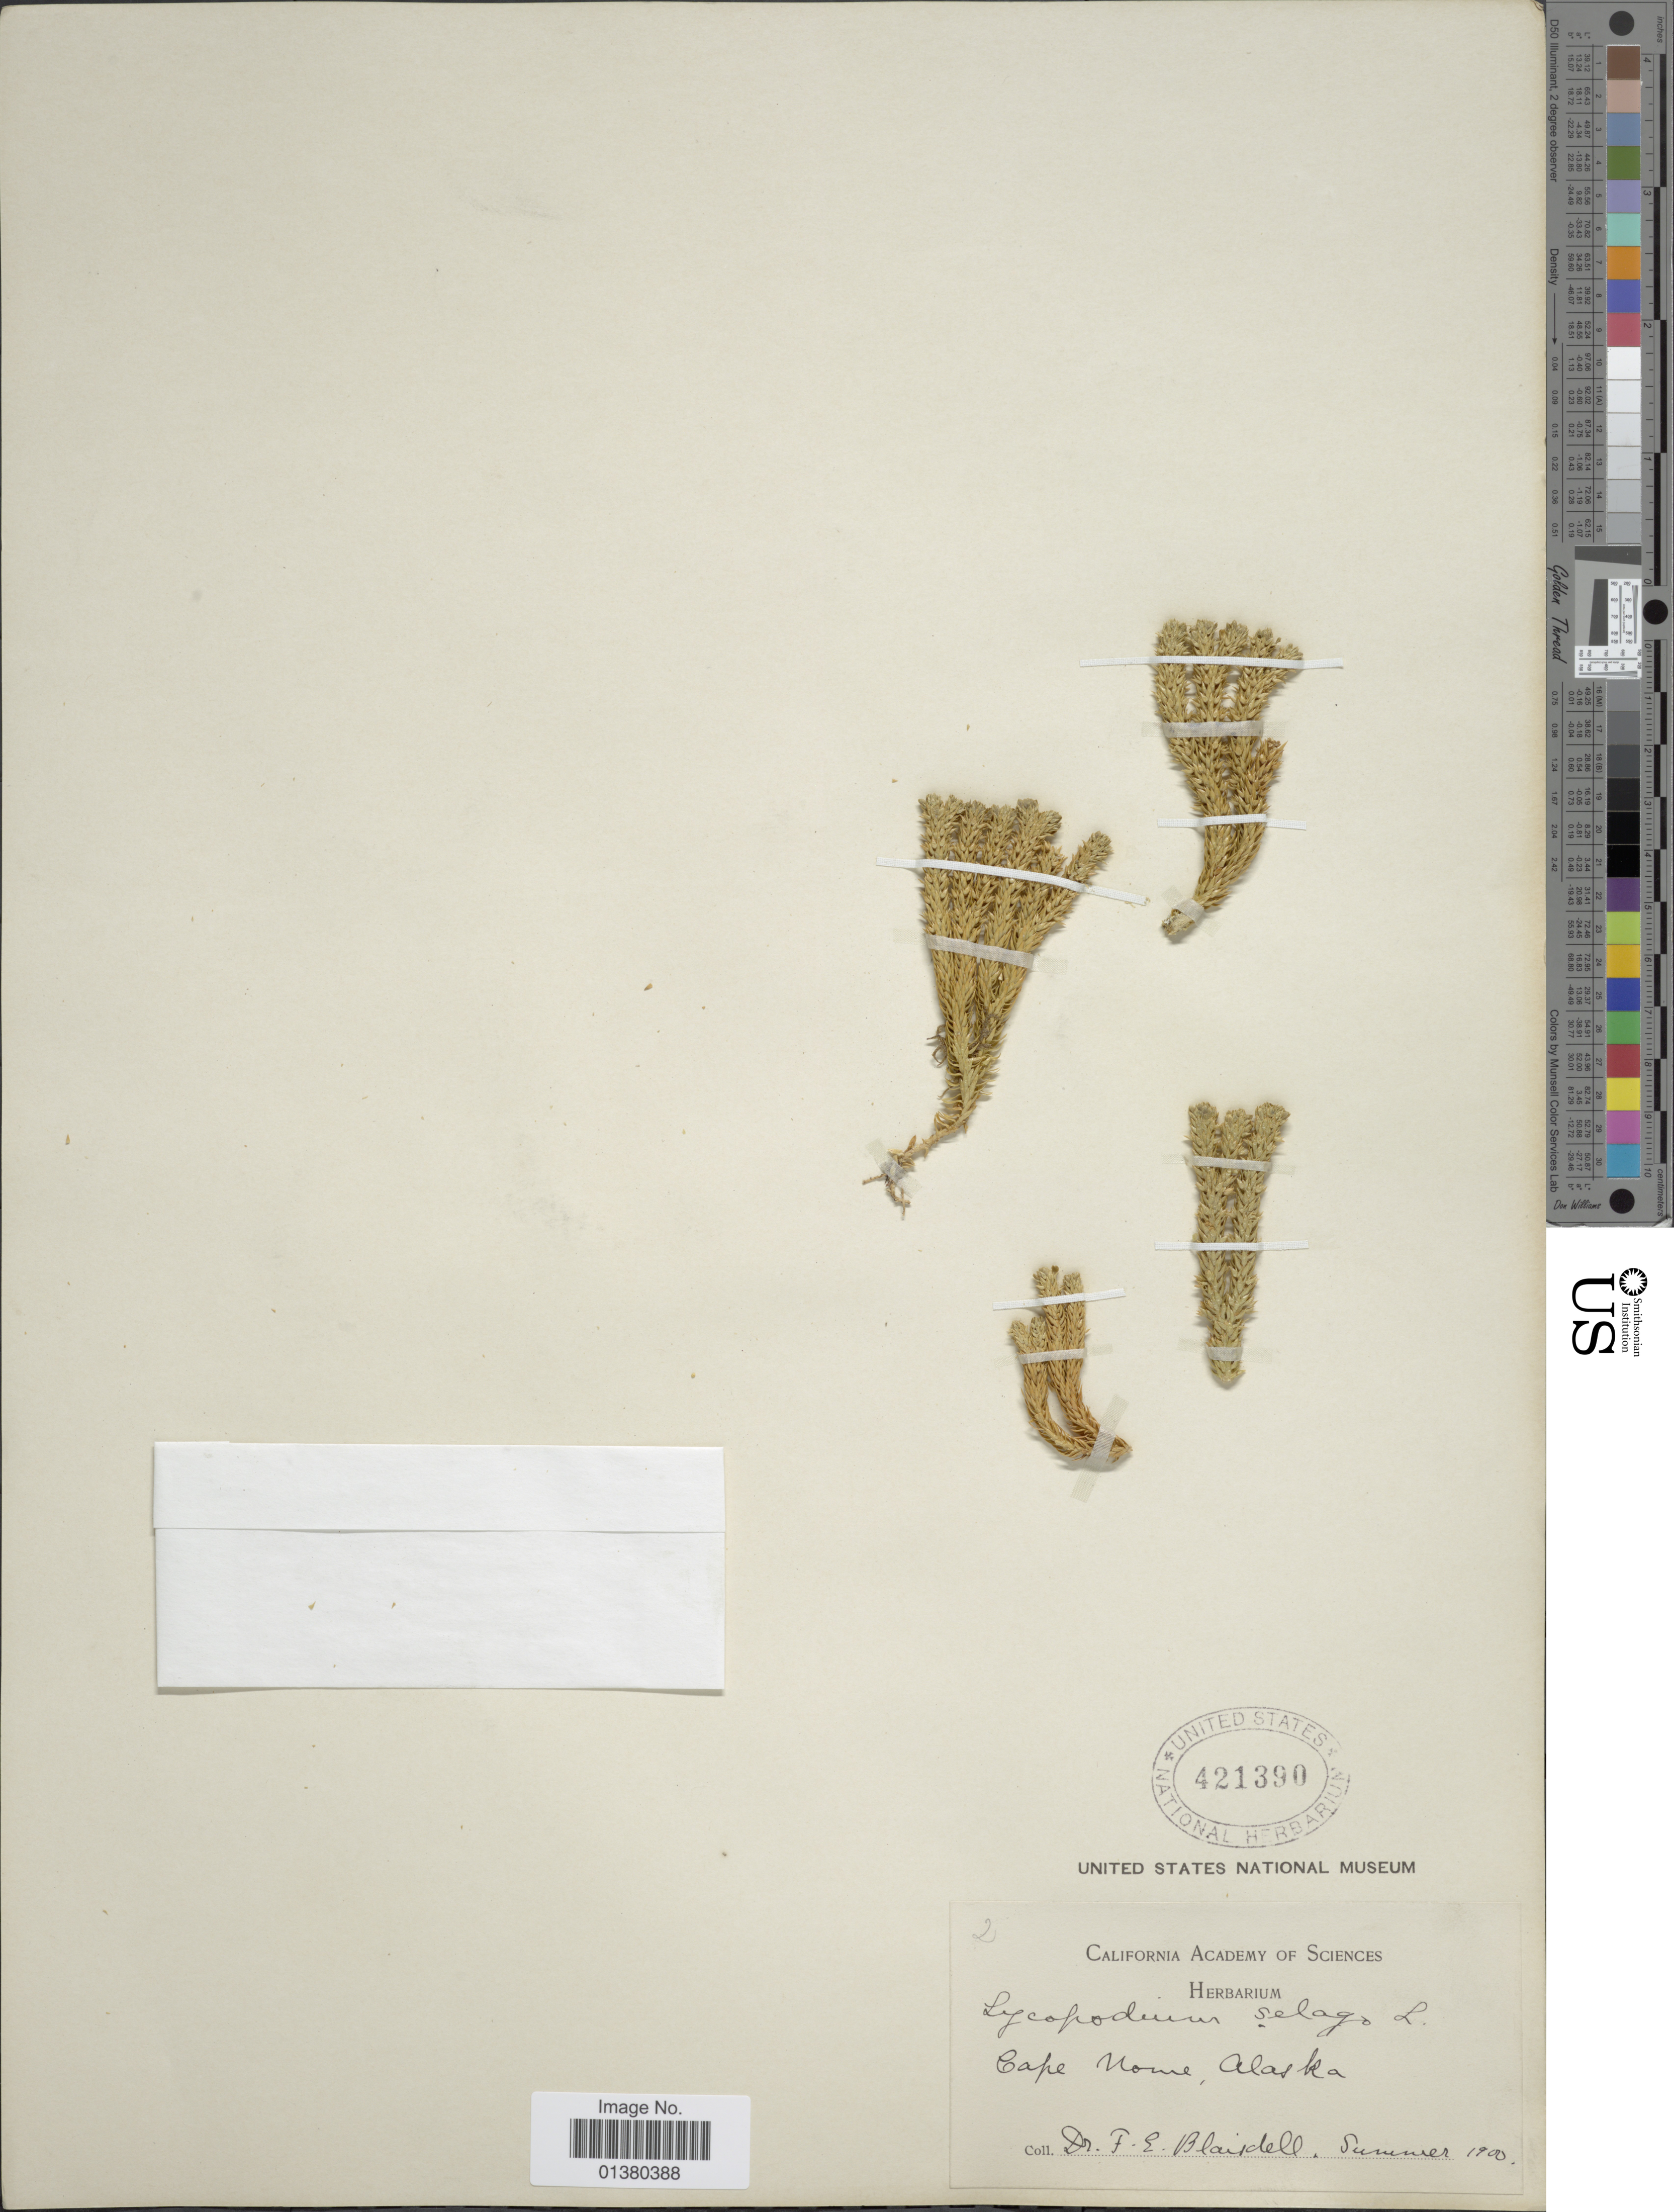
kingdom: Plantae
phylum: Tracheophyta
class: Lycopodiopsida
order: Lycopodiales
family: Lycopodiaceae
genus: Huperzia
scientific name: Huperzia selago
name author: (L.) Bernh. ex Schrank & Mart.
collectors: F. Blaisdell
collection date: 1900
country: United States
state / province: Alaska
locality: Cape Nome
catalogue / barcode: US 421390